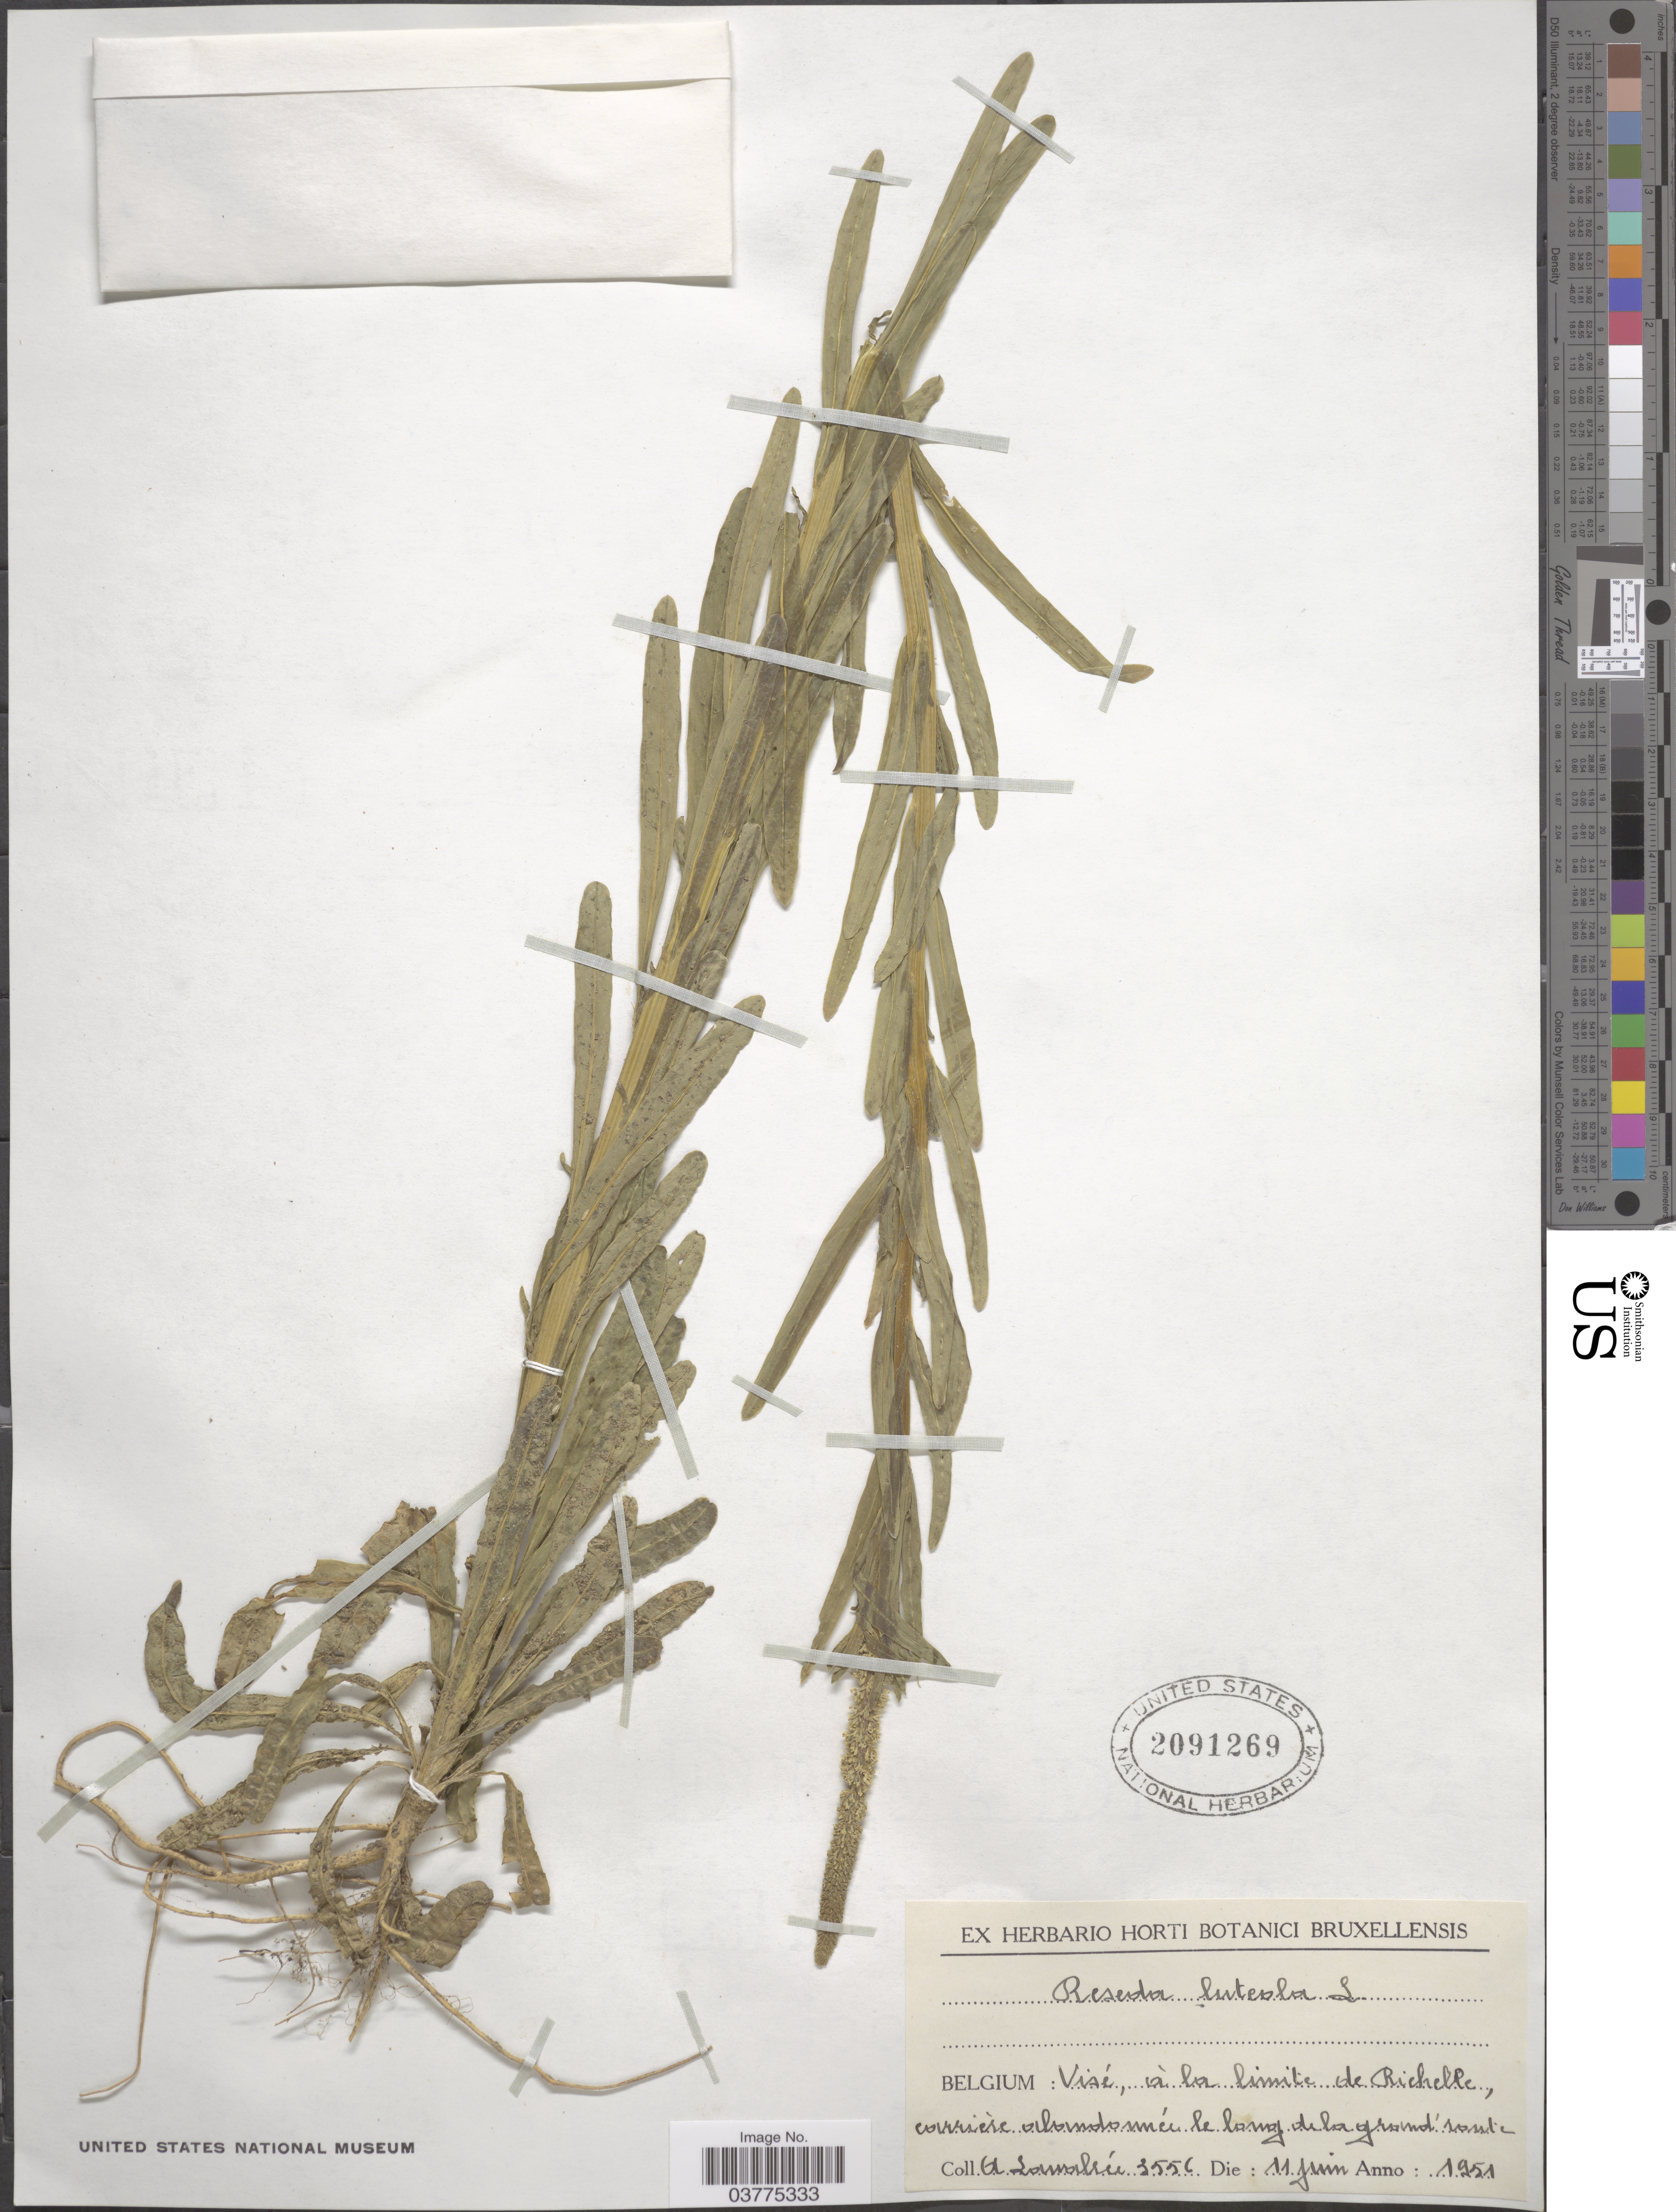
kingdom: Plantae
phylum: Tracheophyta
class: Magnoliopsida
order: Brassicales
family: Resedaceae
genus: Reseda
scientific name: Reseda luteola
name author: L.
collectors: A. Lawalrée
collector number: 3556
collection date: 1951-06-11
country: Belgium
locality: Visé, á la limite de Richelle, carriere abandonnee le long de la grand route.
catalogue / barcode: US 2091269